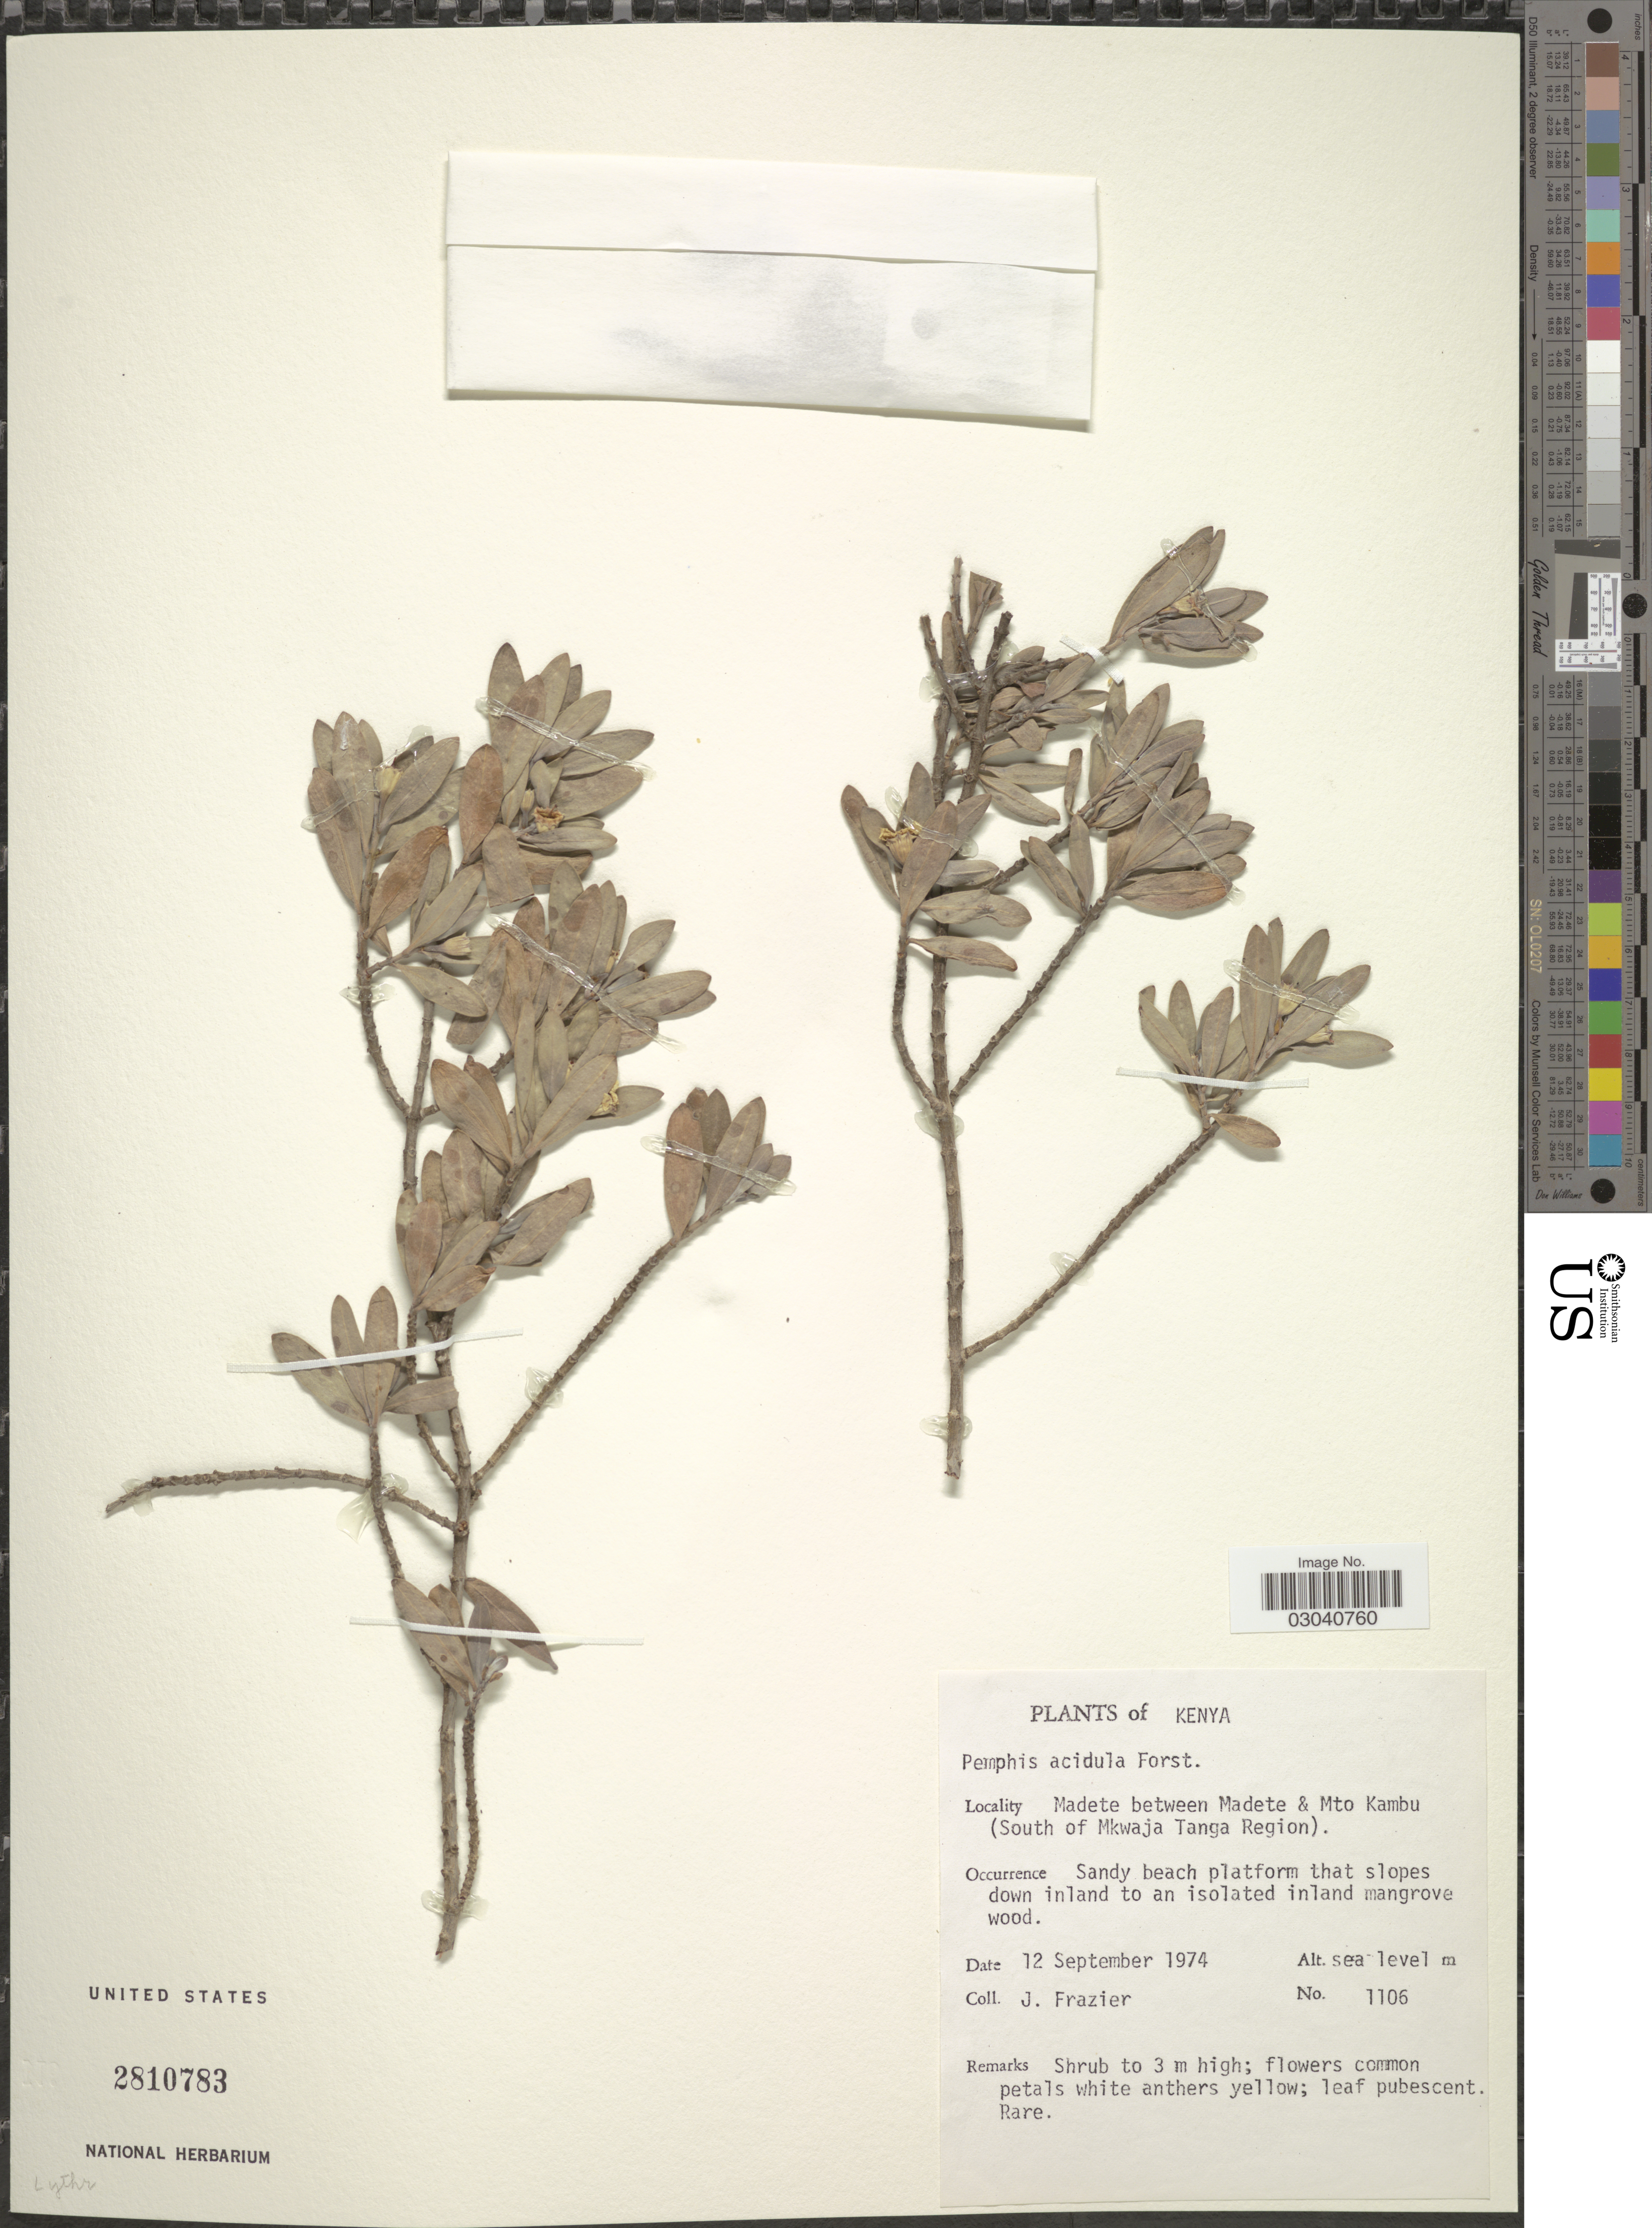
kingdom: Plantae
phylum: Tracheophyta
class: Magnoliopsida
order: Myrtales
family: Lythraceae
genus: Pemphis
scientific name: Pemphis acidula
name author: J.R. Forst. & G. Forst.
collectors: J. Frazier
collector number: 1106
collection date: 1974-09-12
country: Kenya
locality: Madete between Madete & Mto Kambu (South of Mkwaja Tanga Region).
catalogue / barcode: US 2810783